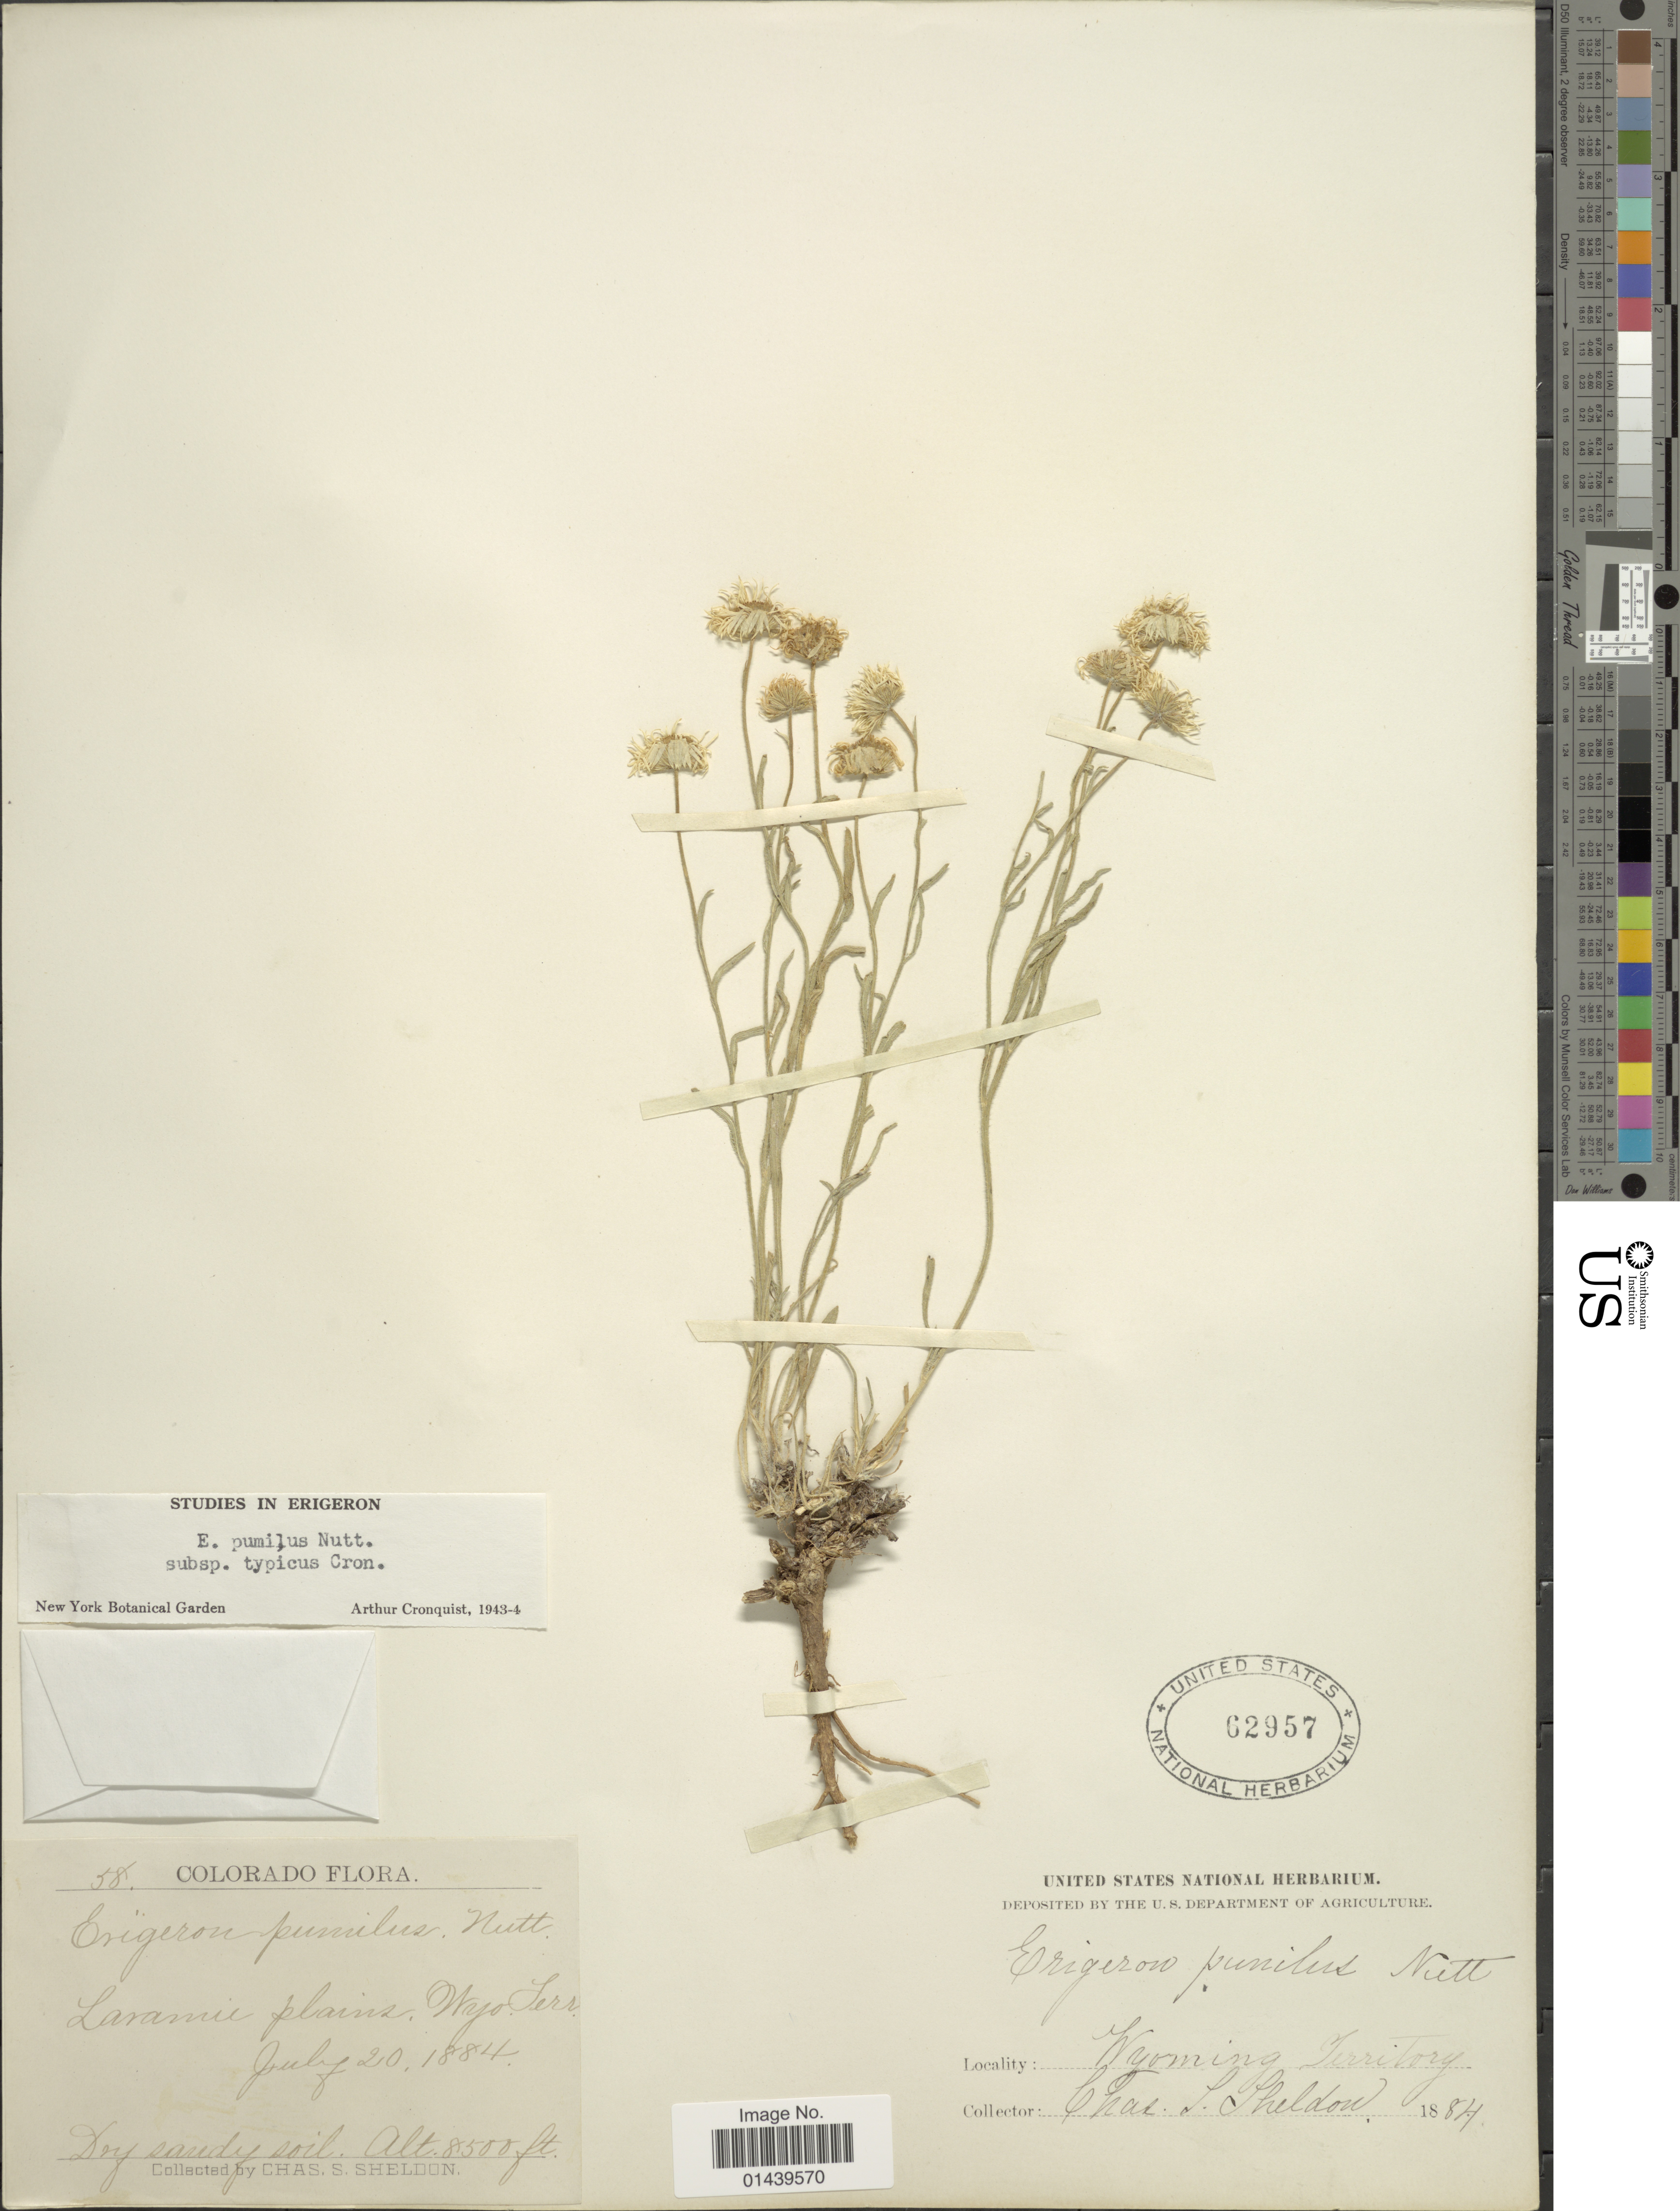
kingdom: Plantae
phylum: Tracheophyta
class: Magnoliopsida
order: Asterales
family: Asteraceae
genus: Erigeron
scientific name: Erigeron pumilus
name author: Nutt.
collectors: C. S. Sheldon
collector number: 58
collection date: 1884-07-20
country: United States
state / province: Wyoming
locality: Laramie plains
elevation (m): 2591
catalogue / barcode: US 62957